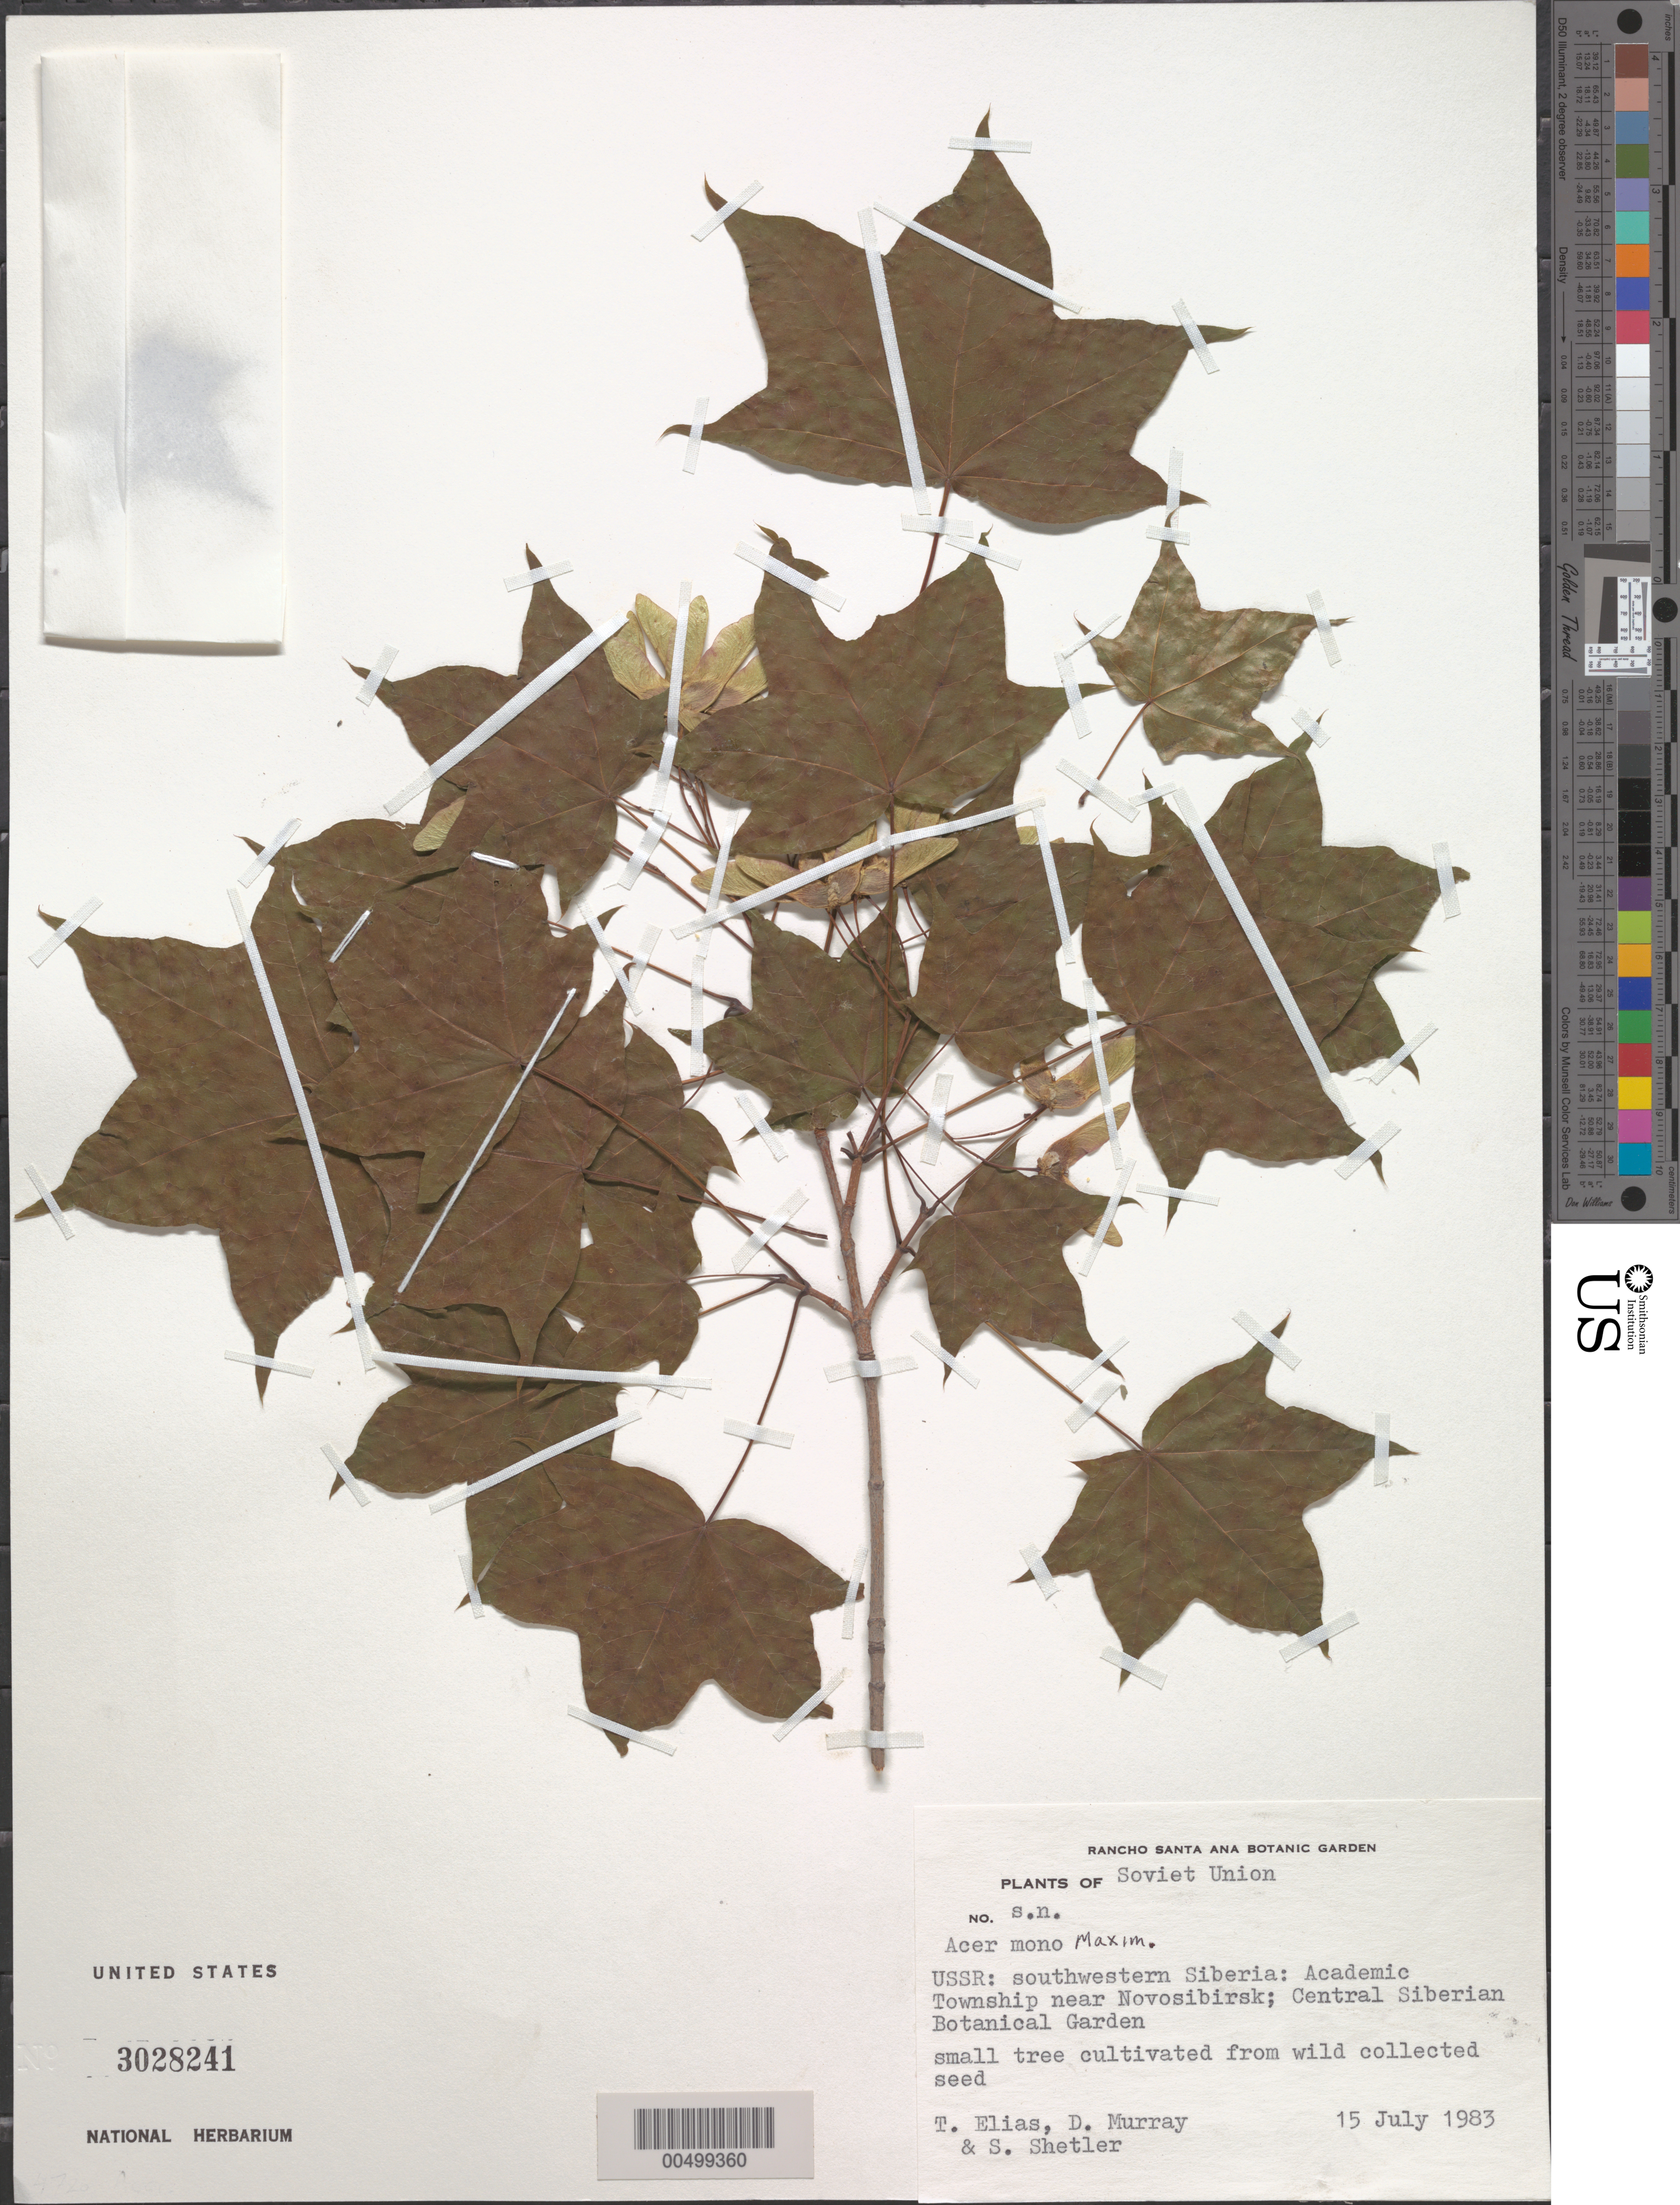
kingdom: Plantae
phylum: Tracheophyta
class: Magnoliopsida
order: Sapindales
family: Sapindaceae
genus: Acer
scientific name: Acer mono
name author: Maxim.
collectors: T. Elias, S. Shetler & D. F. Murray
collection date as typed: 15 Jul 1983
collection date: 1983-07-15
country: Russian Federation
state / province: Novosibirsk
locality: Academic Township near Novosibirsk; Central Siberian Botanical Garden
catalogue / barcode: US 3028241